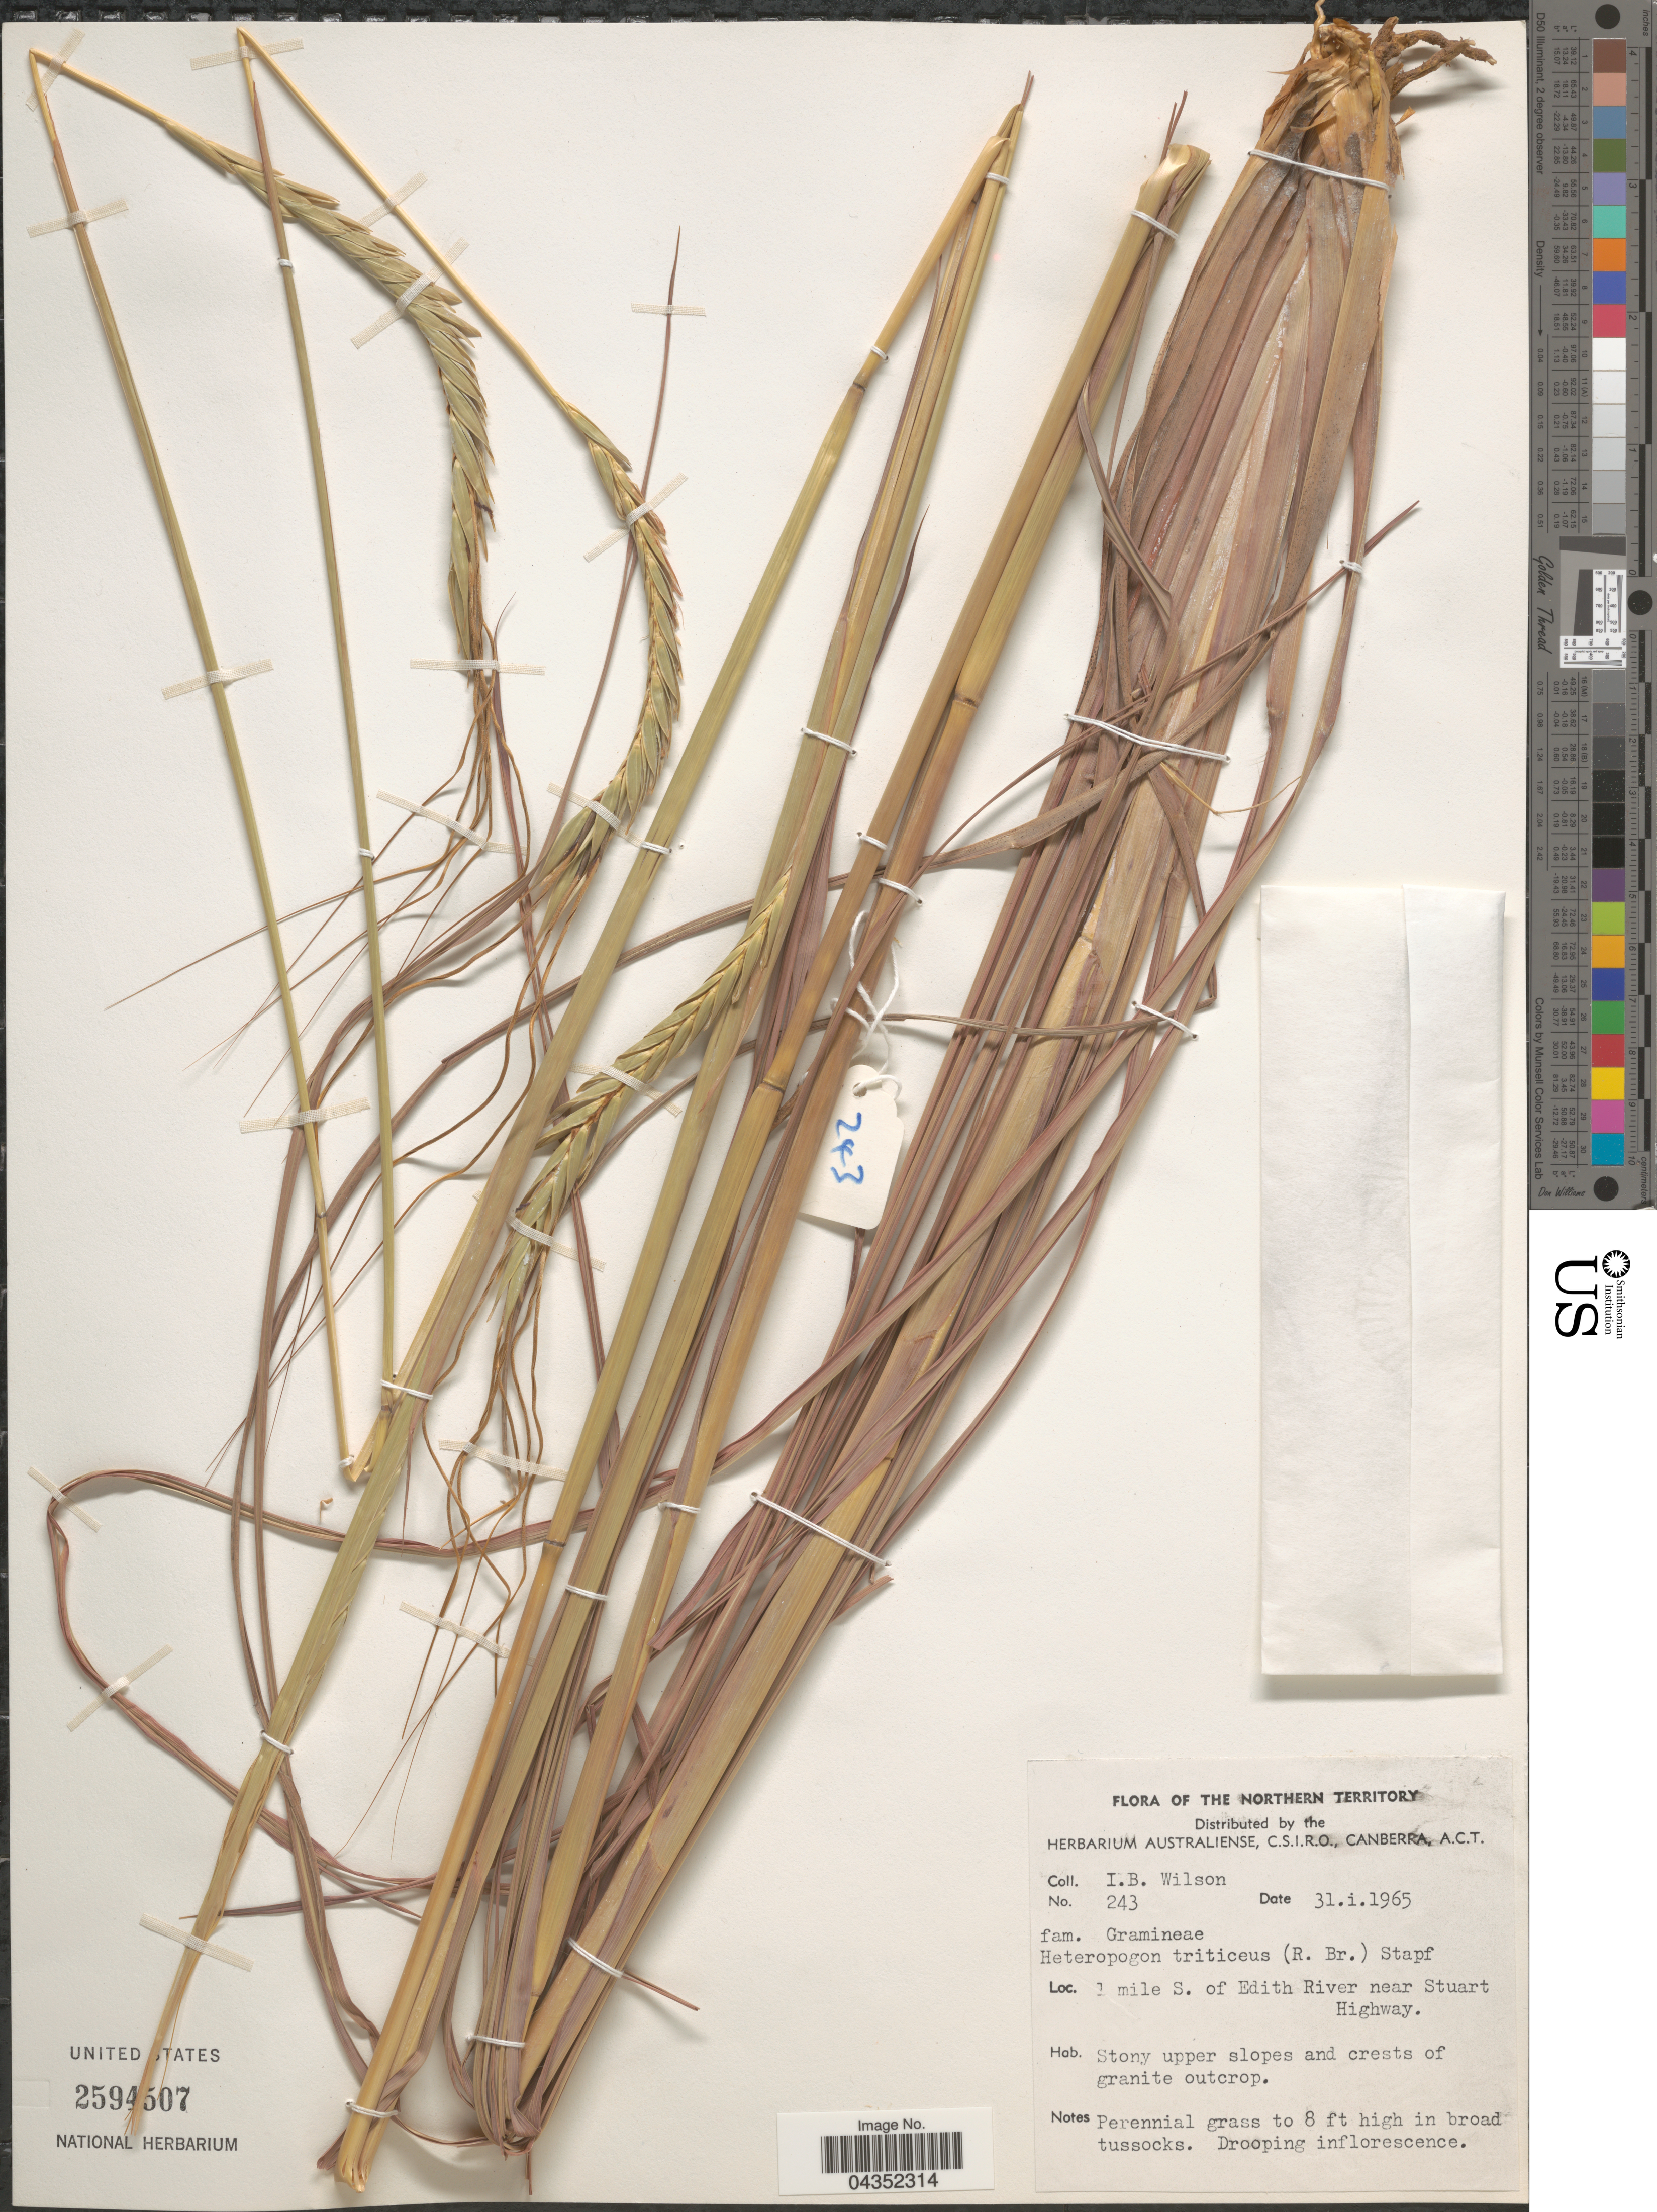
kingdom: Plantae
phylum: Tracheophyta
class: Liliopsida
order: Poales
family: Poaceae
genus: Heteropogon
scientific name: Heteropogon triticeus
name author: (R. Br.) Stapf ex Craib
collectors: I. B. Wilson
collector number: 243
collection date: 1965-01-31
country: Australia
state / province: Northern Territory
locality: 1 mile S. of Edith River near Stuart Highway.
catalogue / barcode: US 2594507